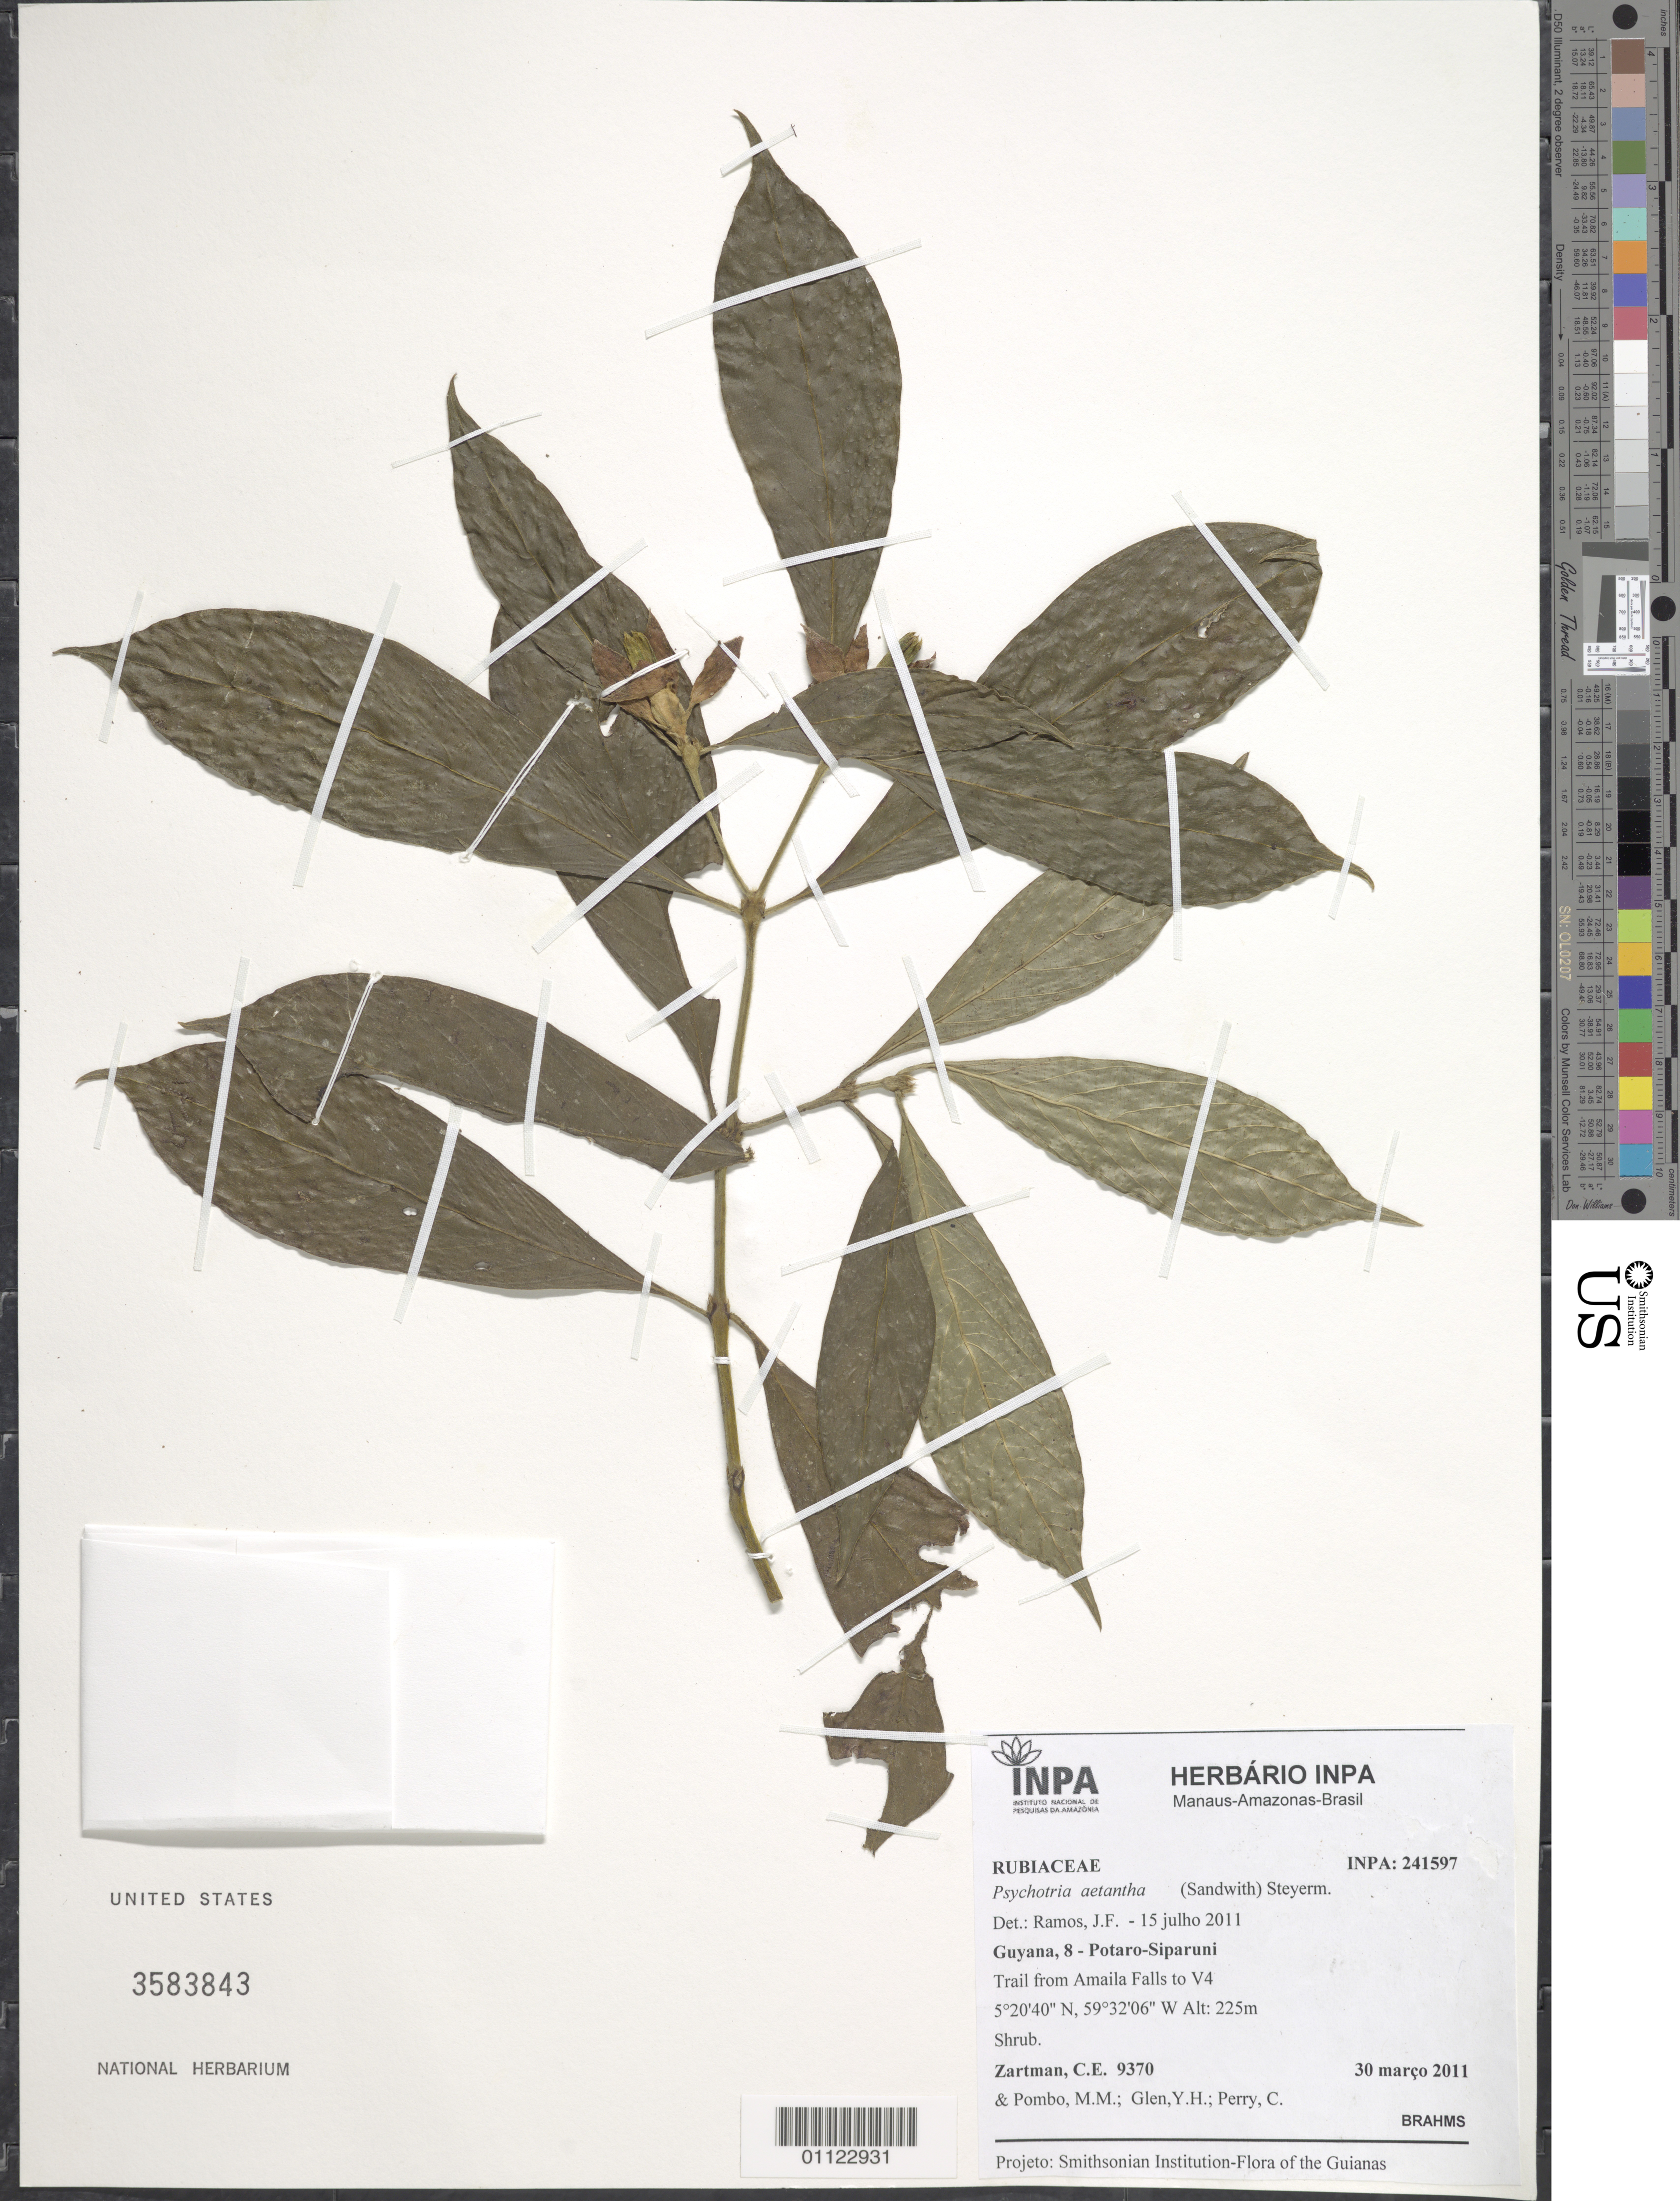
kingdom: Plantae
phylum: Tracheophyta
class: Magnoliopsida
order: Gentianales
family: Rubiaceae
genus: Palicourea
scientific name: Palicourea aetantha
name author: (Sandw.) Delprete & J.H. Kirkbr.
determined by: Kirkbride, J. H., Jr.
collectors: C. Zartman, M. Pombo, Y. Glen & C. Perry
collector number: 9370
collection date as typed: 30-Mar-11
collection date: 1911-03-30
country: Guyana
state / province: Potaro-Siparuni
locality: Amaila Falls to V4 trail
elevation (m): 225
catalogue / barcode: US 3583843